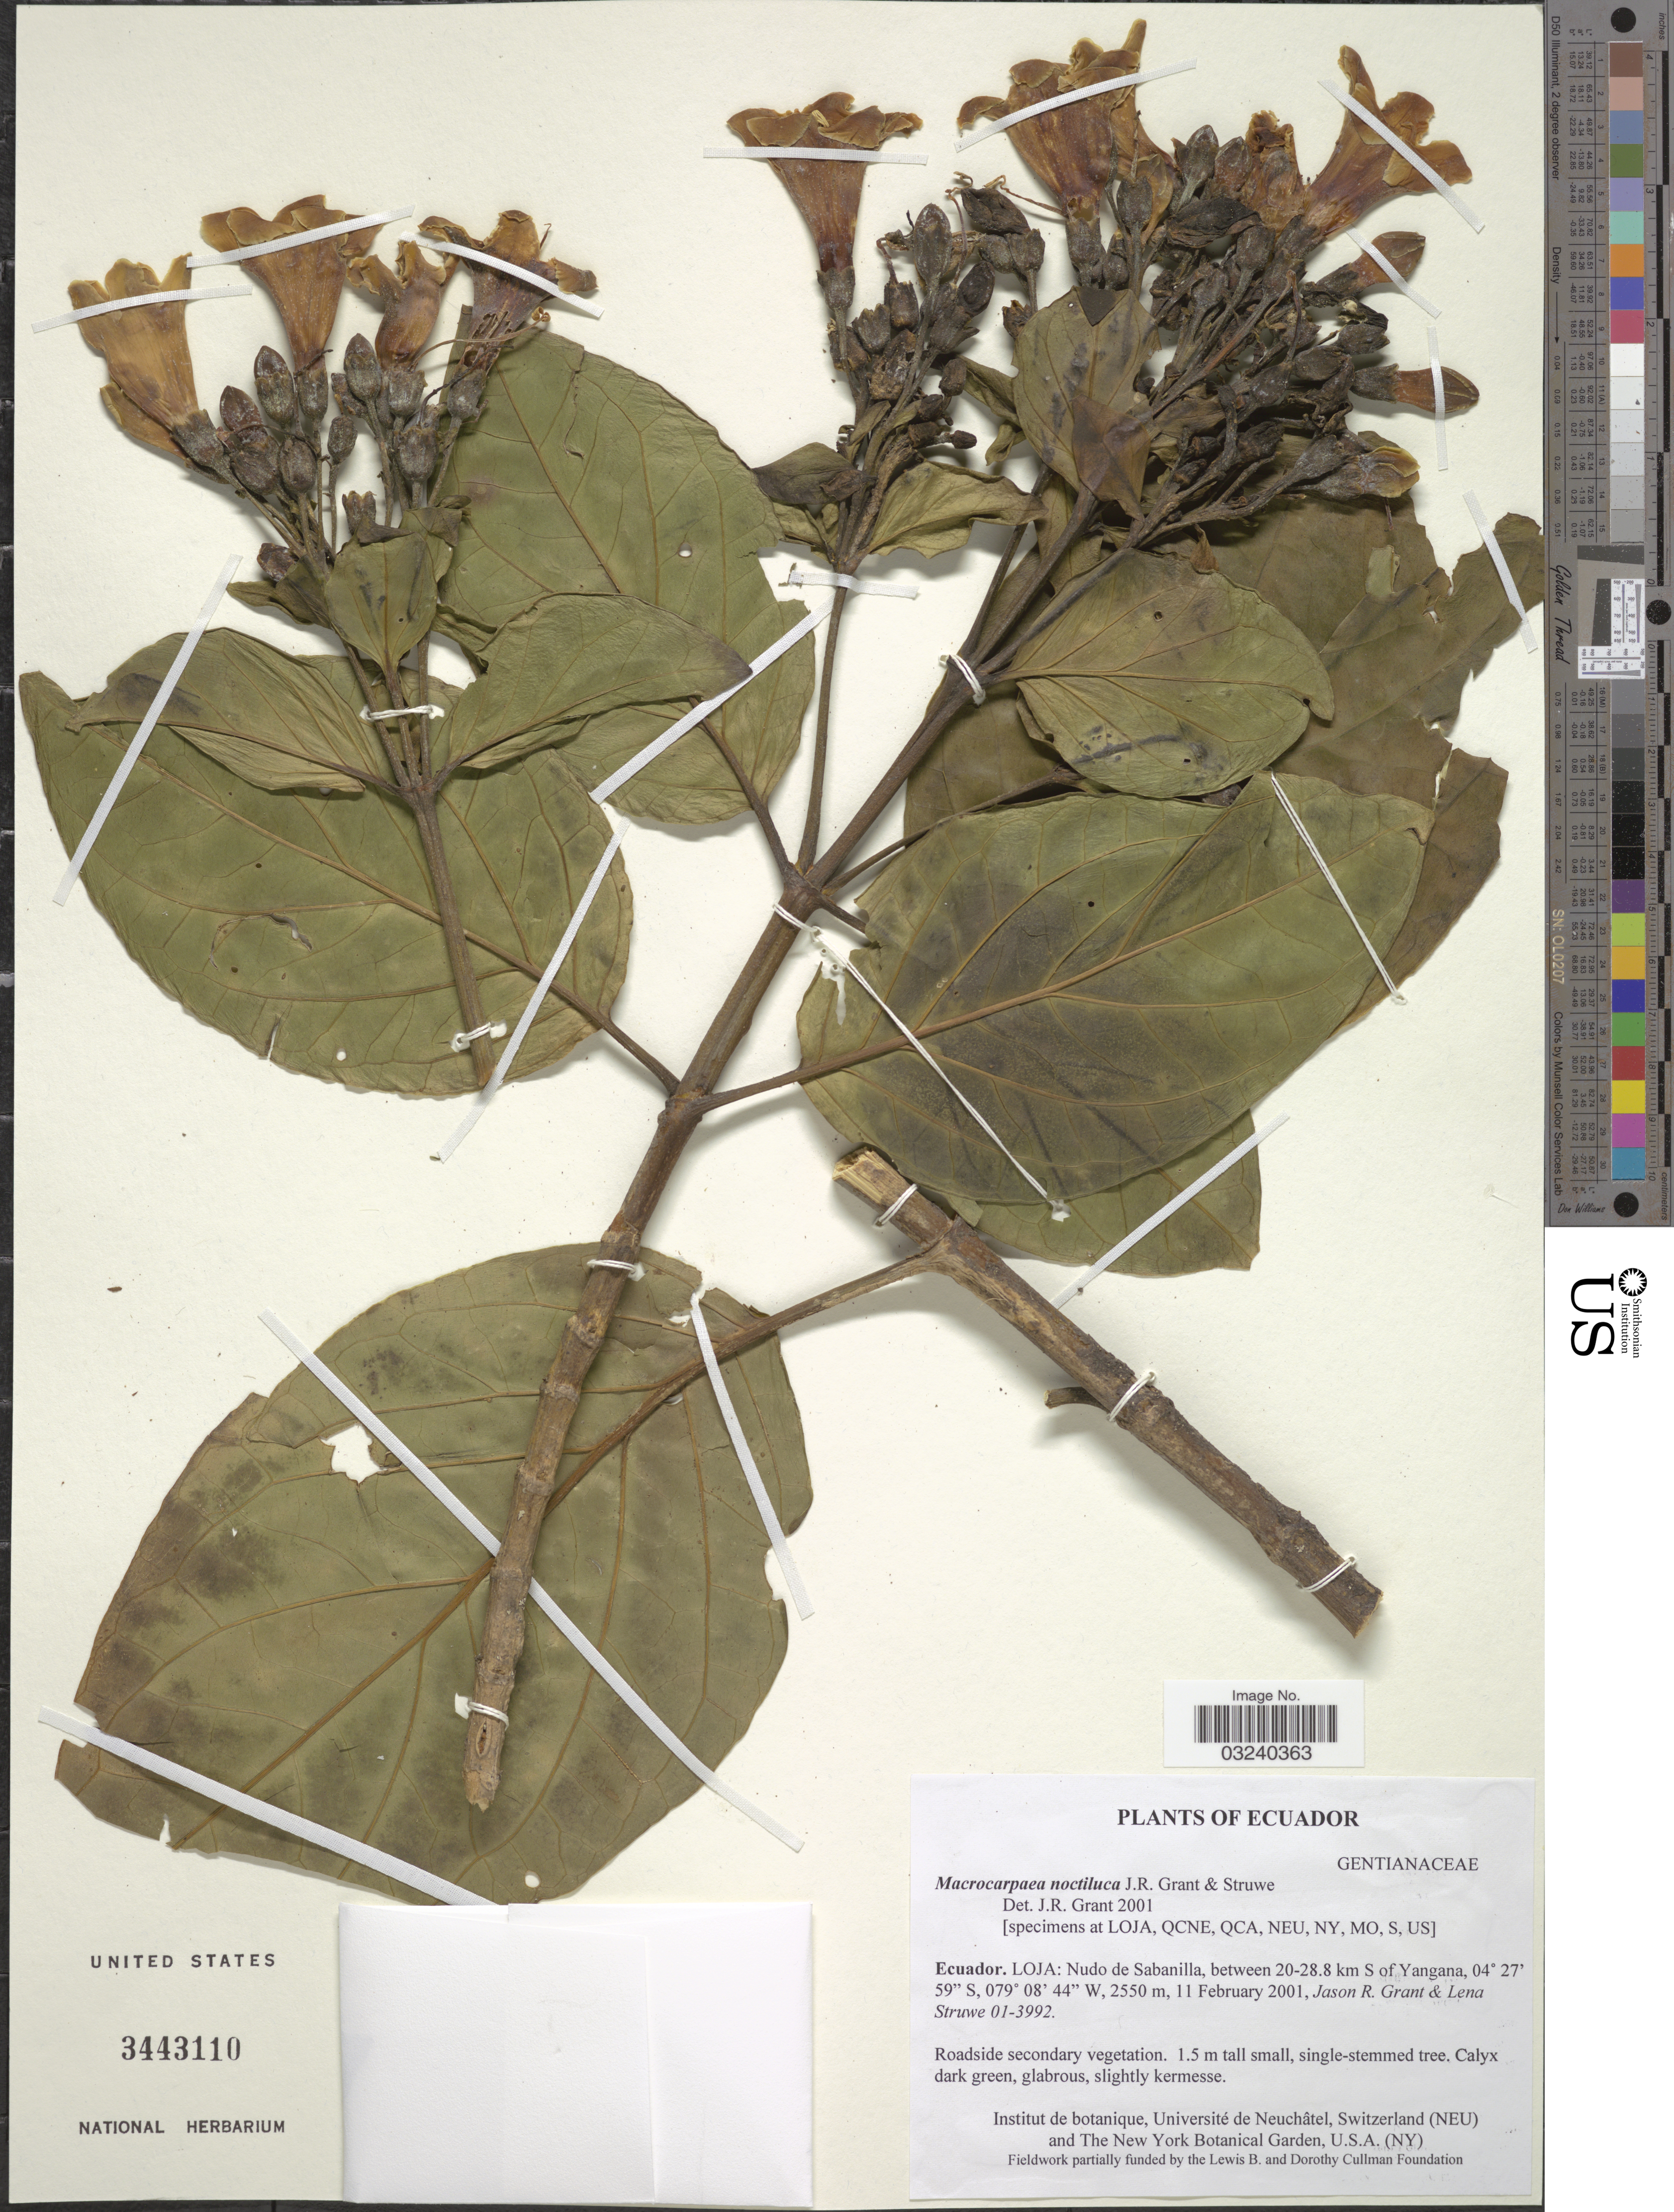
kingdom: Plantae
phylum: Tracheophyta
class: Magnoliopsida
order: Gentianales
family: Gentianaceae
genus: Macrocarpaea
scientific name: Macrocarpaea noctiluca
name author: J.R. Grant & Struwe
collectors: J. R. Grant & L. Struwe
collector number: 01-3992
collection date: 2001-02-11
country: Ecuador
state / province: Loja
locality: Nudo de Sabanilla, between 20-28.8 km S of Yangana.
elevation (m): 2550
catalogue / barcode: US 3443110